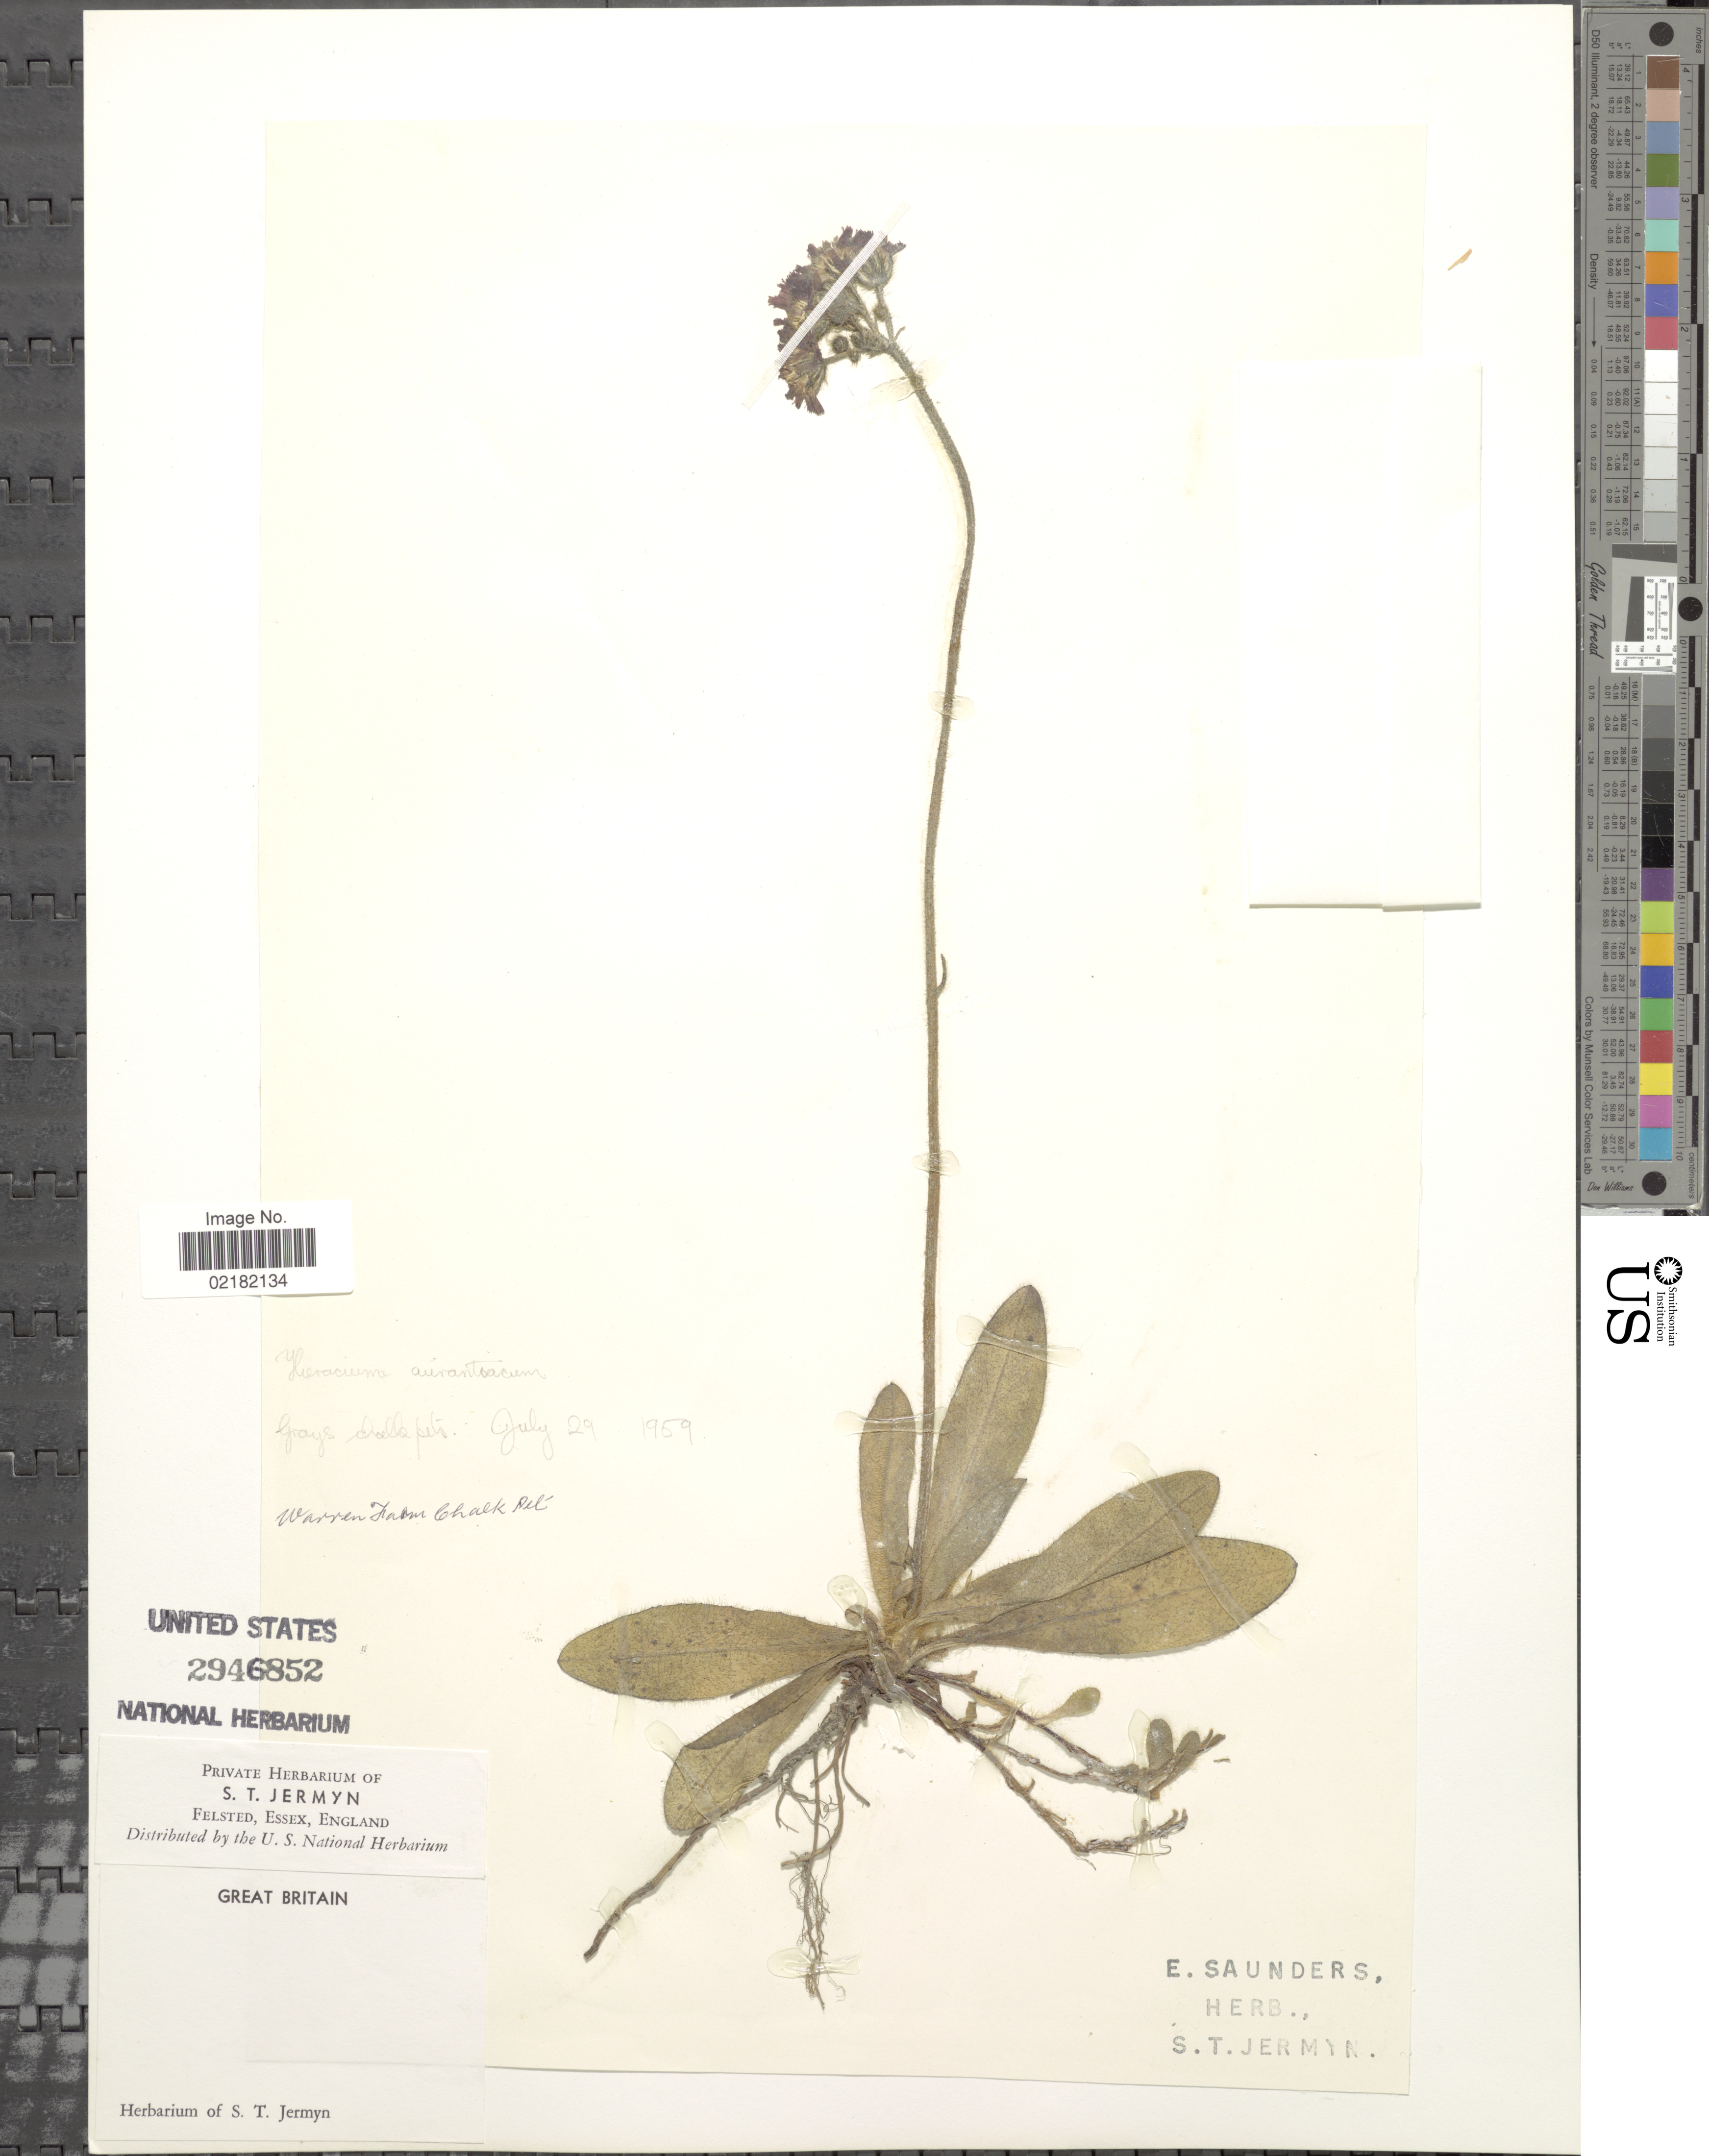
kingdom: Plantae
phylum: Tracheophyta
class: Magnoliopsida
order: Asterales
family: Asteraceae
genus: Pilosella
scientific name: Pilosella aurantiaca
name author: (L.) F.W. Schultz & Sch. Bip.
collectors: ex herb. S. T. Jermyn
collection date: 1959-07-29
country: United Kingdom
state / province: England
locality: Great Britain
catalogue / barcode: US 2946852